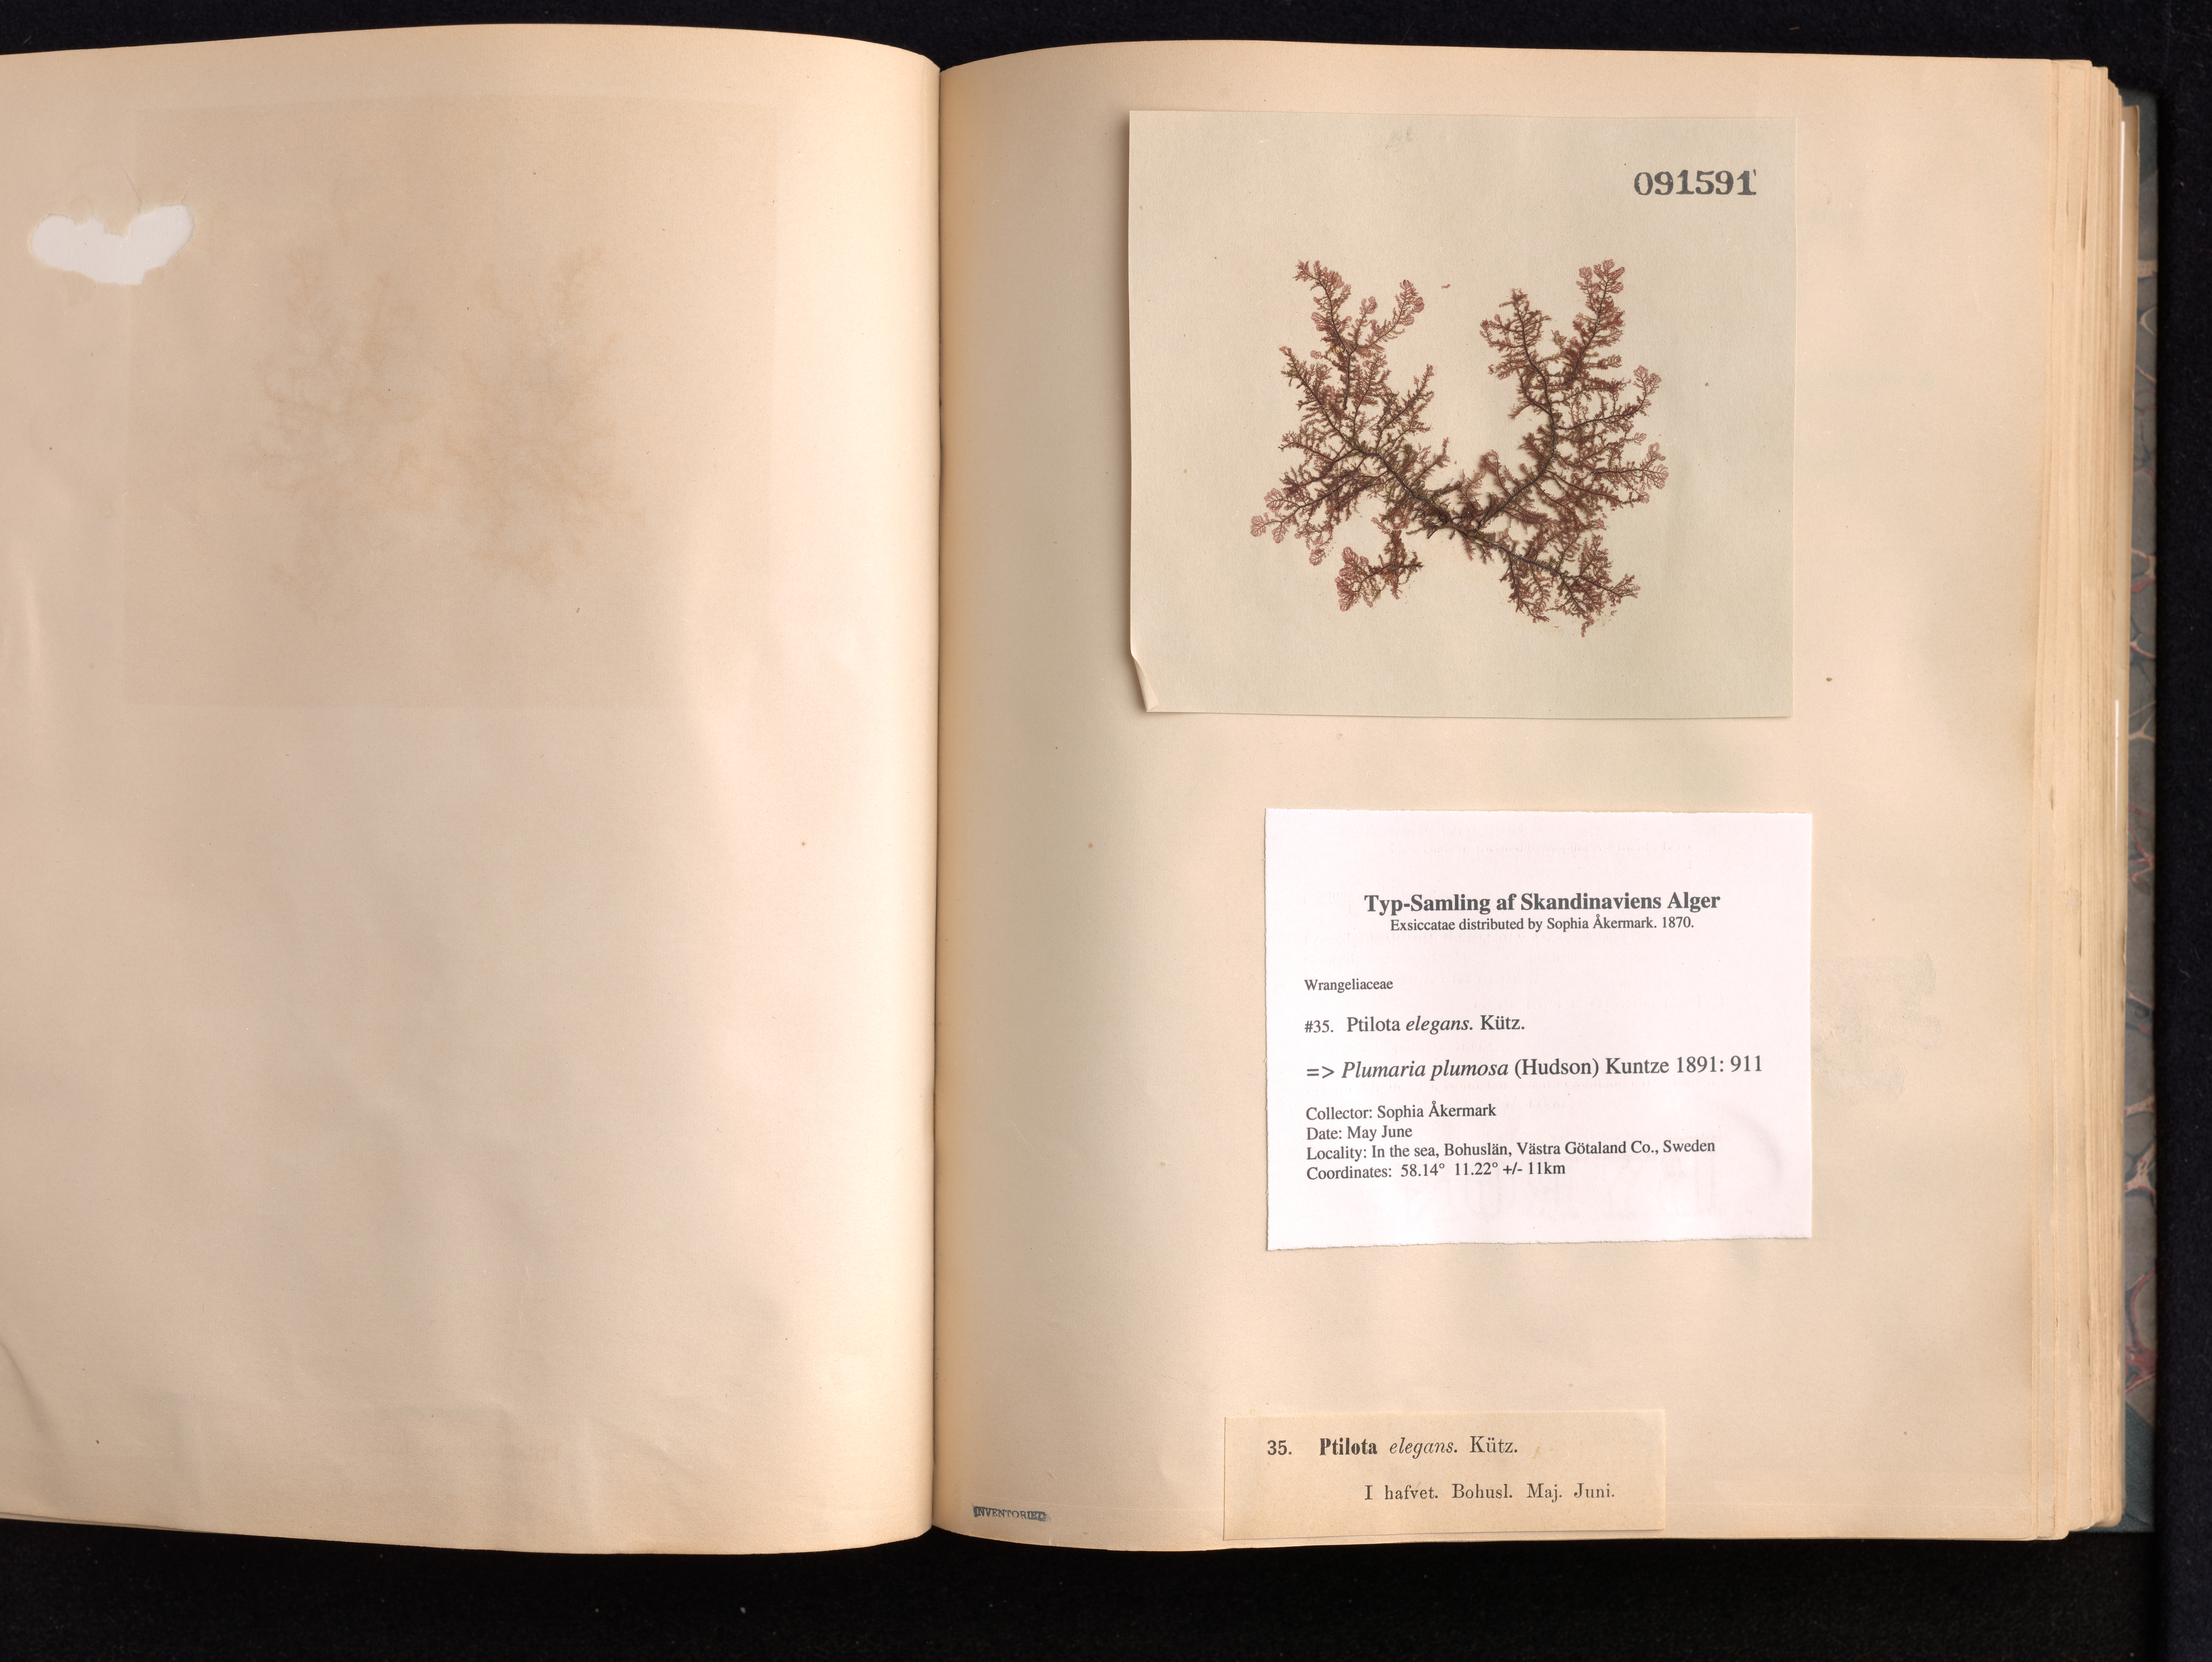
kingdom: Plantae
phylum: Rhodophyta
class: Florideophyceae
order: Ceramiales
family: Wrangeliaceae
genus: Plumaria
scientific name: Plumaria plumosa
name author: (Hudson) Kuntze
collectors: S. Akermark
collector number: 35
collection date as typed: May ---- AND -- Jun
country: Sweden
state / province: Västra Götaland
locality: Bohuslan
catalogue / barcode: US 91591